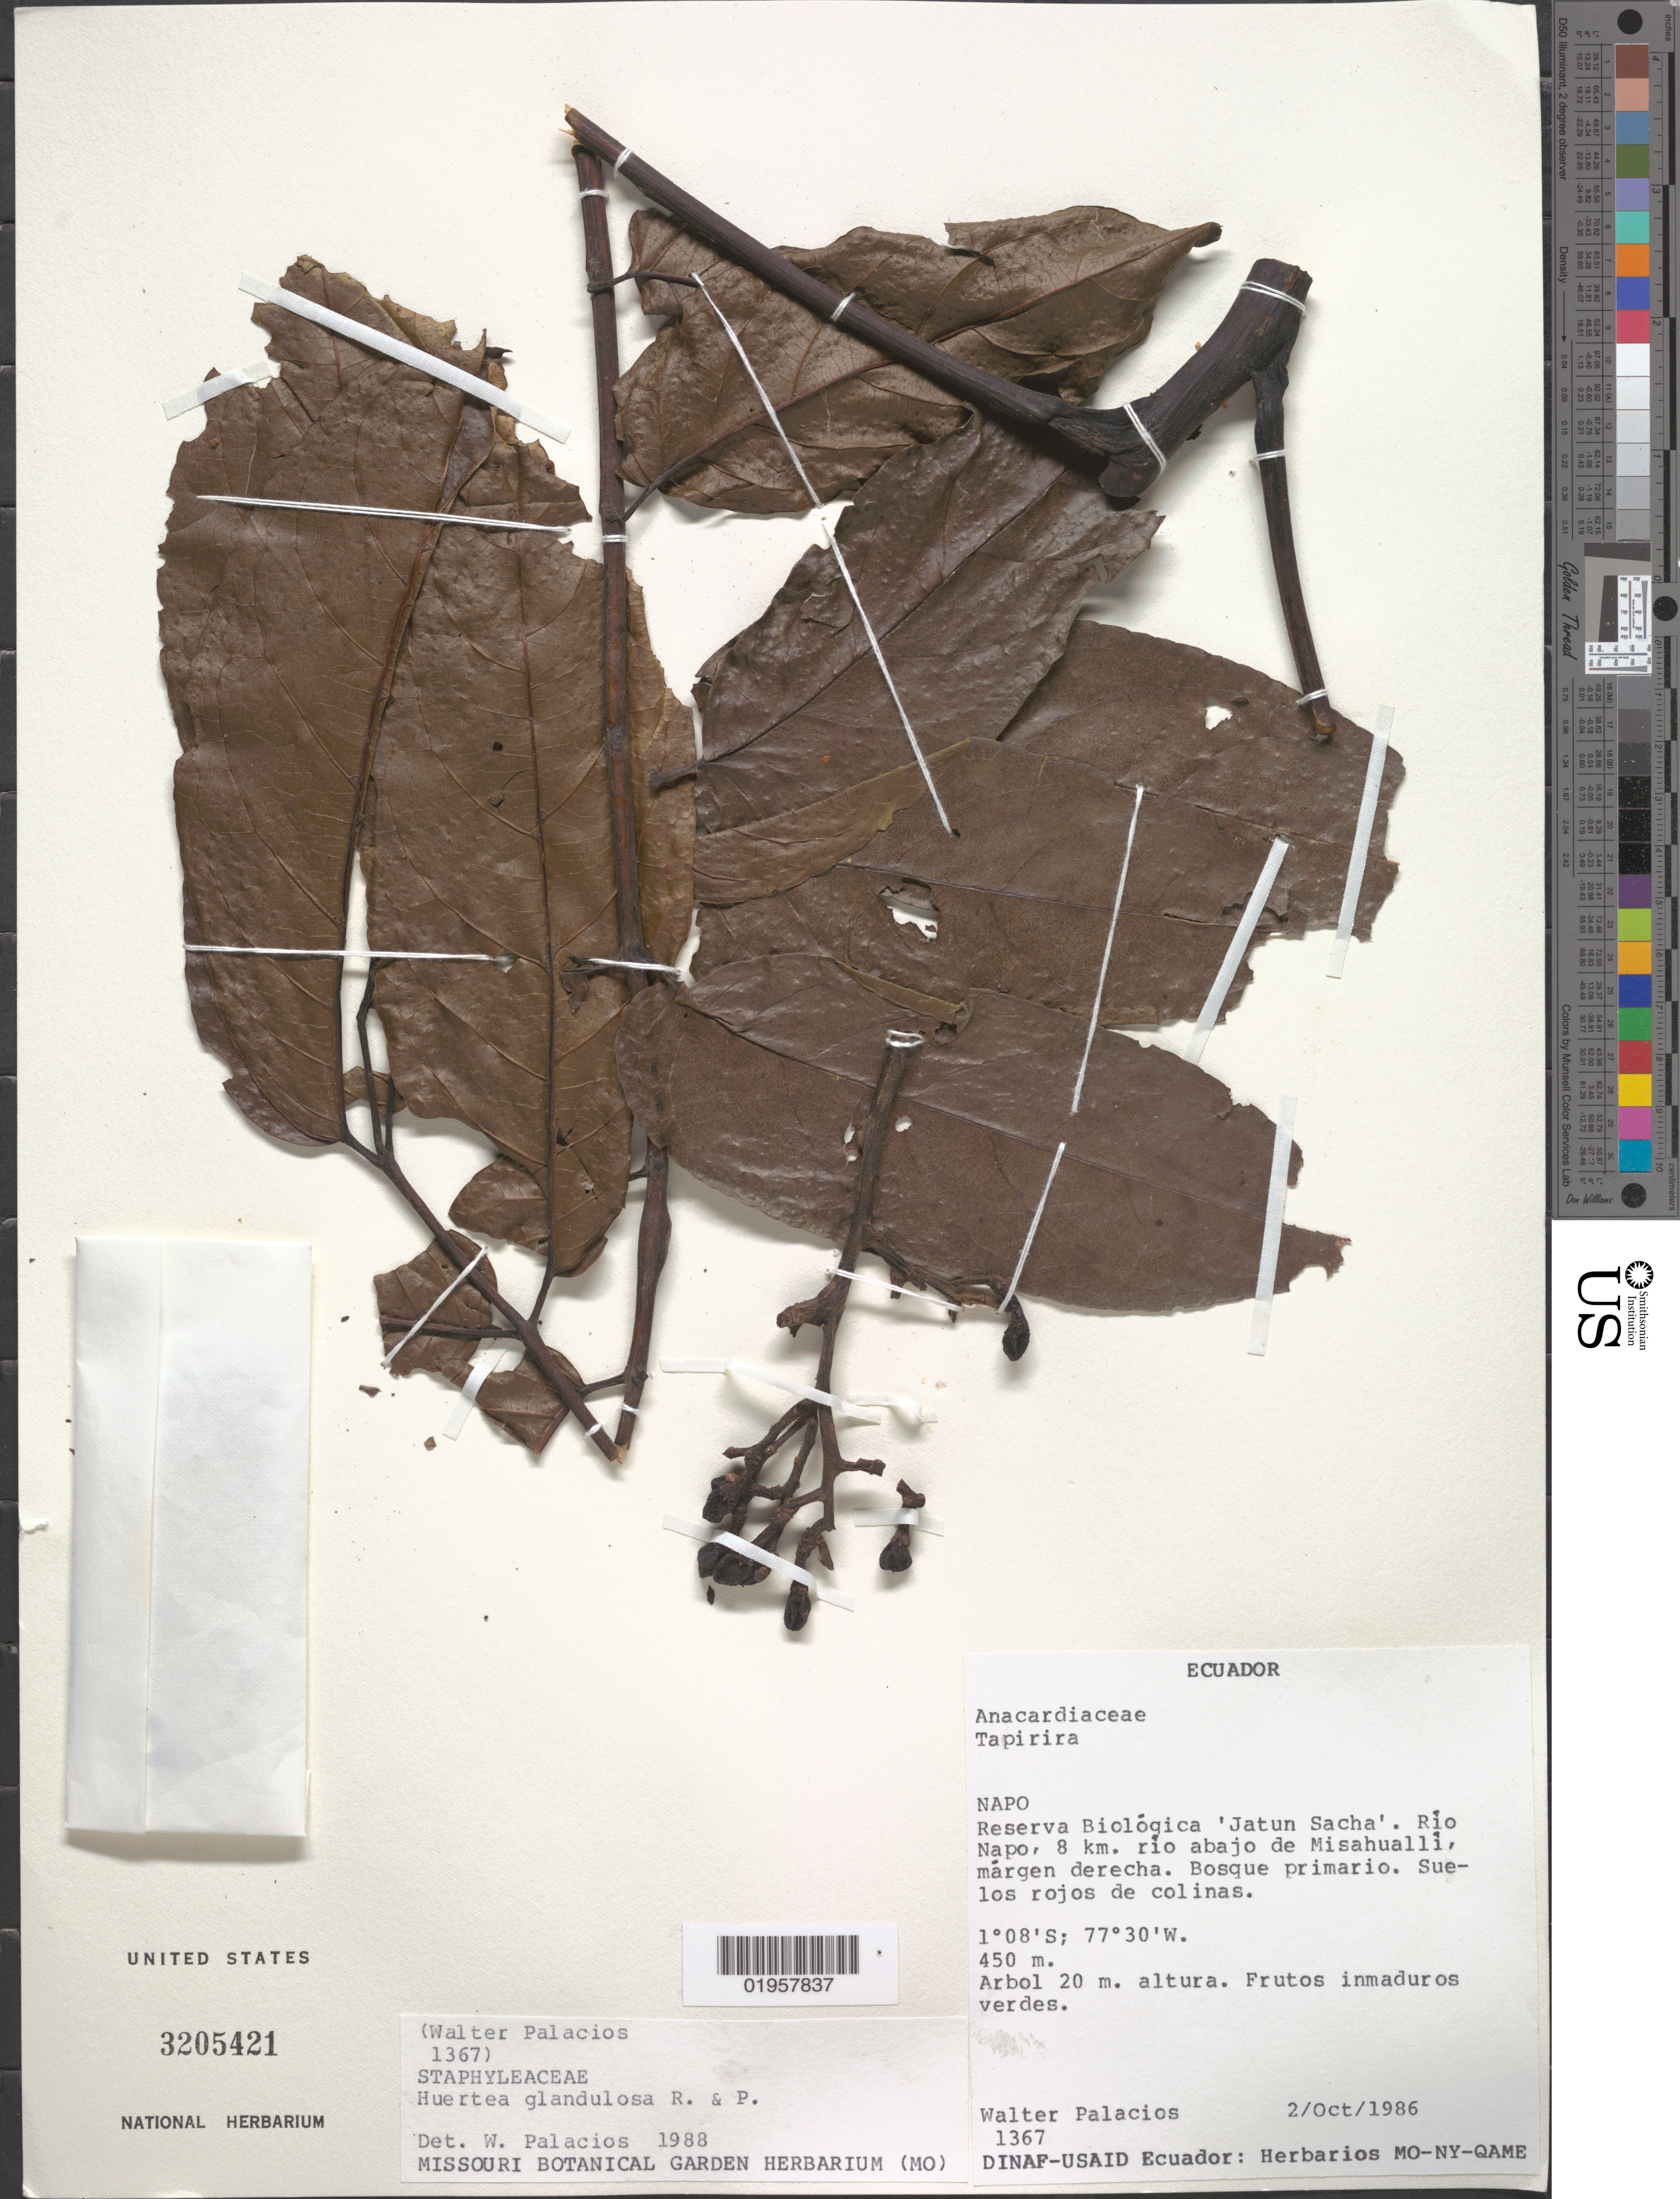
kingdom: Plantae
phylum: Tracheophyta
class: Magnoliopsida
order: Huerteales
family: Tapisciaceae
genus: Huertea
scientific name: Huertea glandulosa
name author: Ruiz & Pav.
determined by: Palacios, W., (QCA), Pontificia Universidad Católica del Ecuador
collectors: W. Palacios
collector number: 1367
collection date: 1986-10-02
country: Ecuador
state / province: Napo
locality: Estación Biológica 'Jatun Sacha'. Río Napo, 8 km río abajo de Misahualli, márgen derecha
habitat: Bosque primario. Suelos rojos de colinas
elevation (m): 450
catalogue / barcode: US 3205421